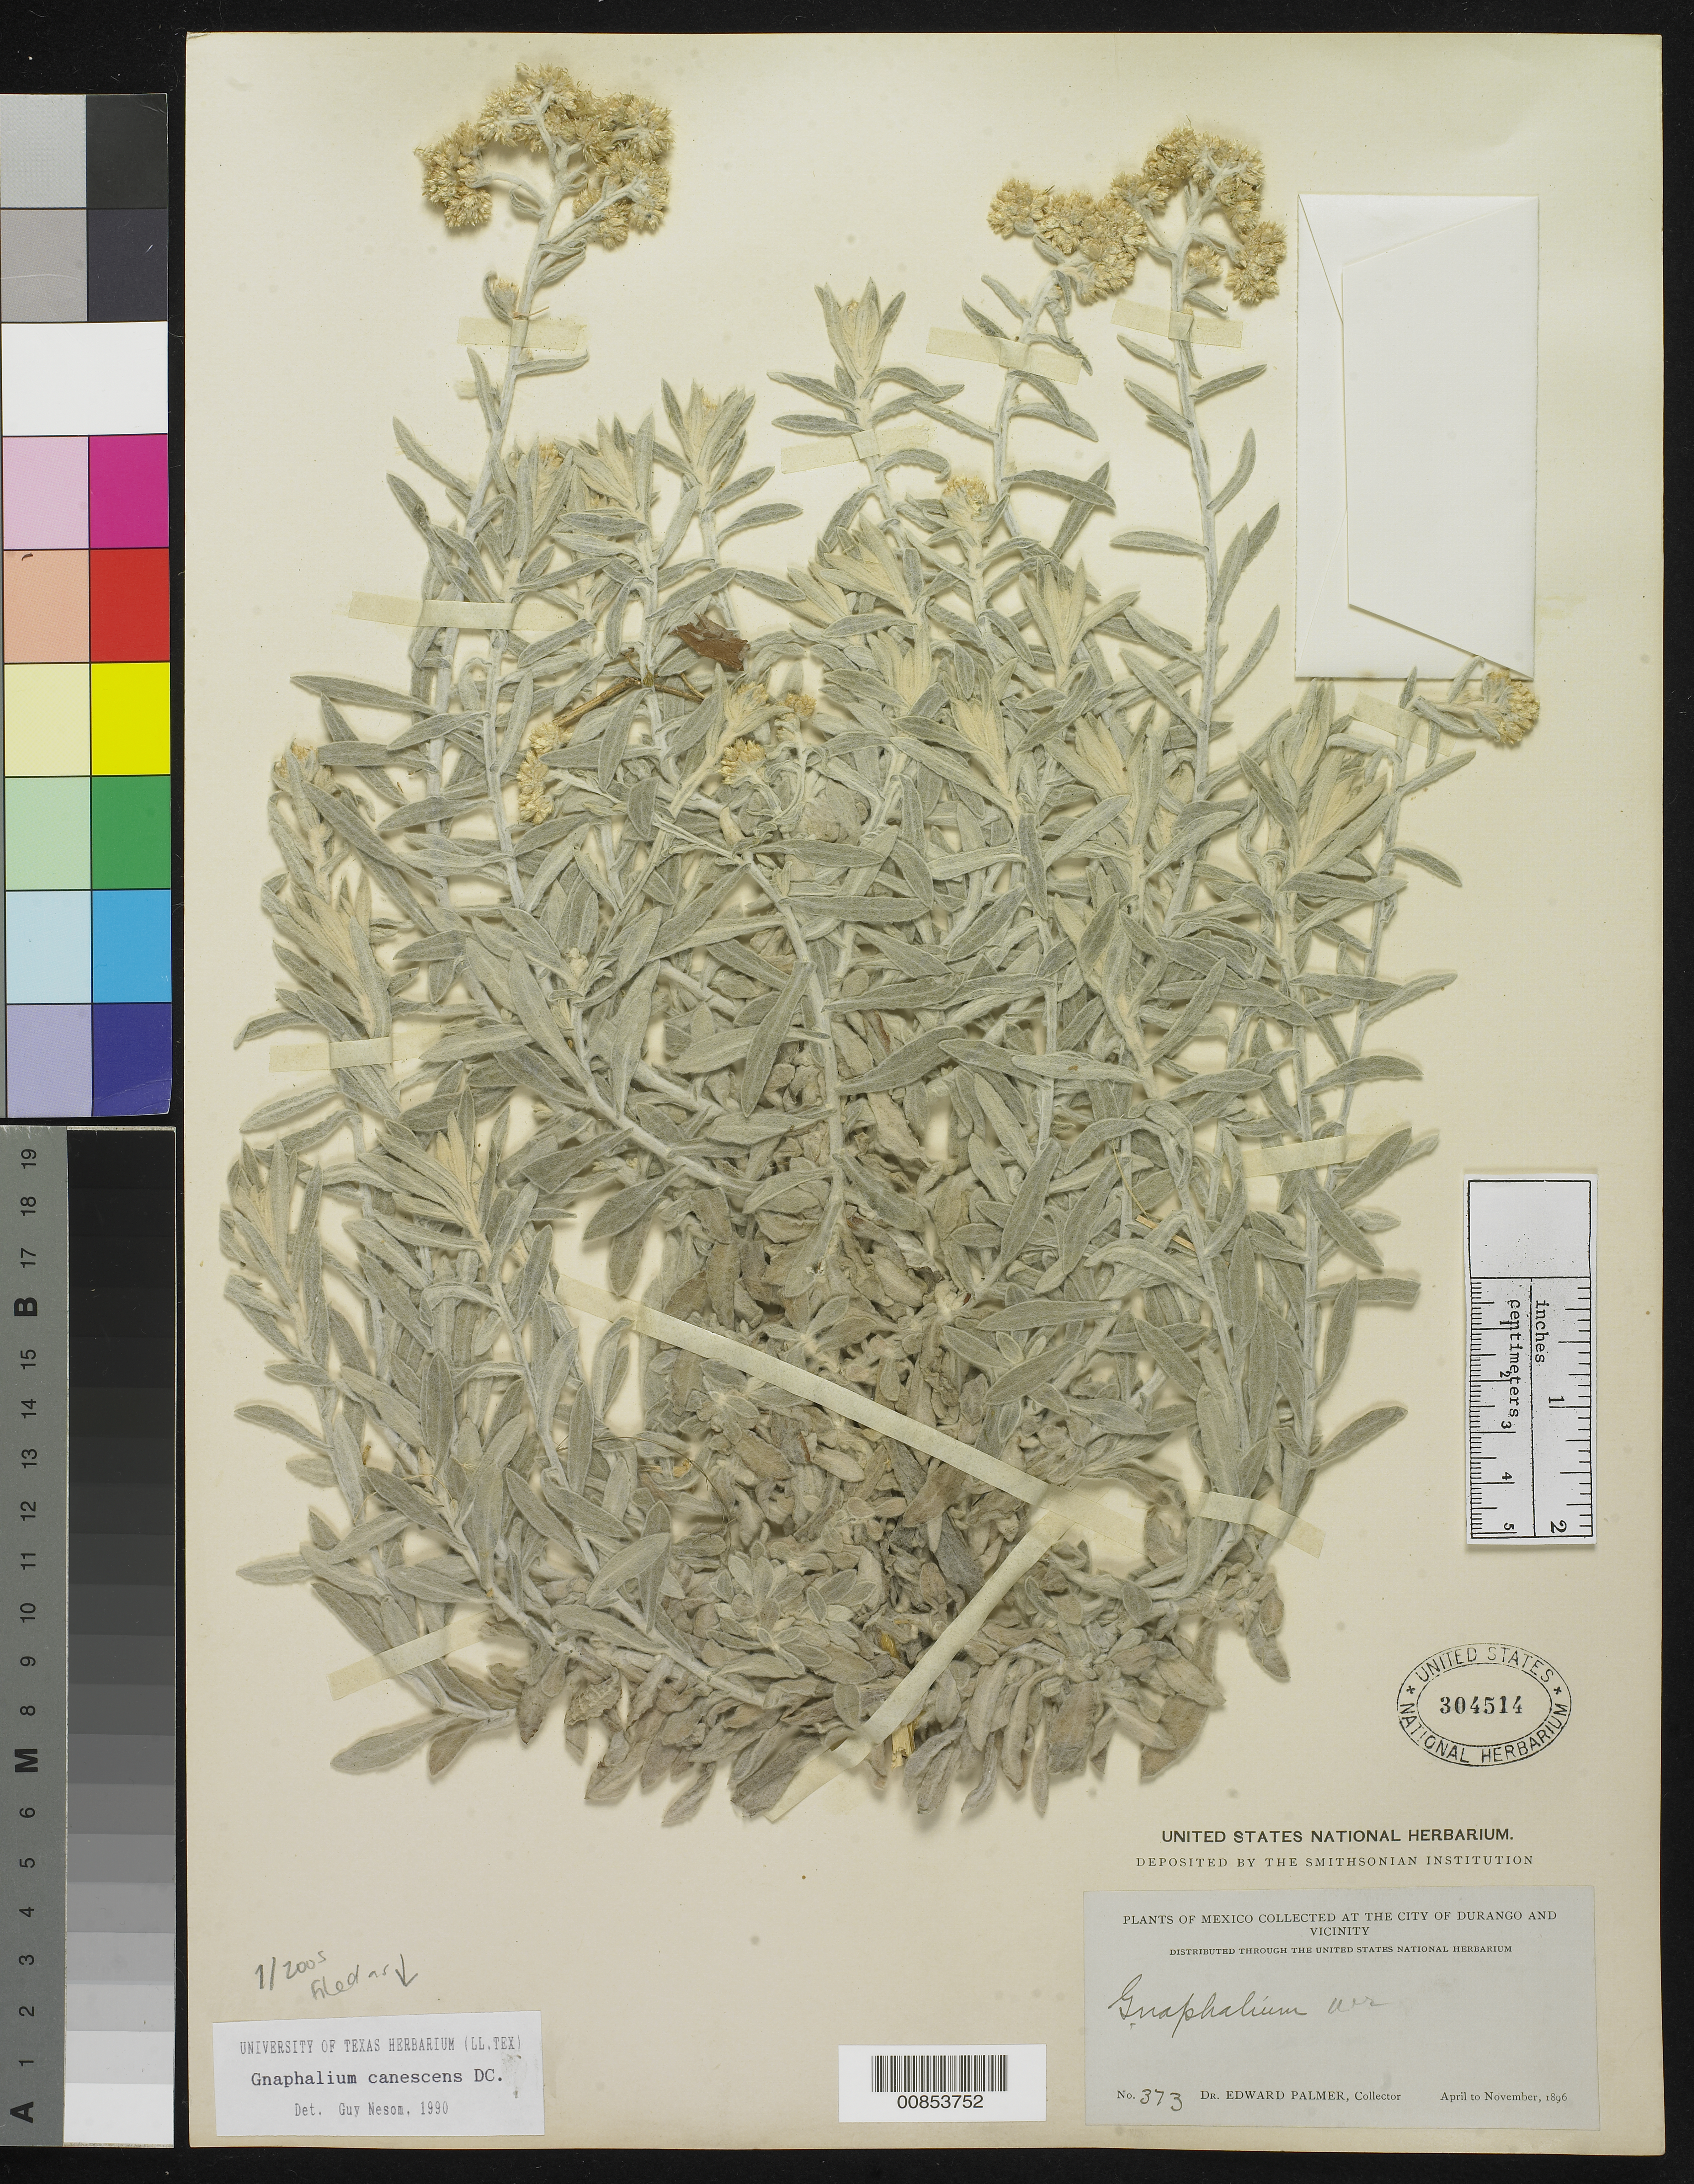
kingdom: Plantae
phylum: Tracheophyta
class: Magnoliopsida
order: Asterales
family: Asteraceae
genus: Pseudognaphalium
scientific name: Pseudognaphalium canescens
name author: (DC.) Anderb.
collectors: E. Palmer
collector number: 373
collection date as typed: Apr 1896 to -- Nov 1896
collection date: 1896-04/1896-11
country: Mexico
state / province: Durango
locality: City of Durango and vicinity.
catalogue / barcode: US 304514